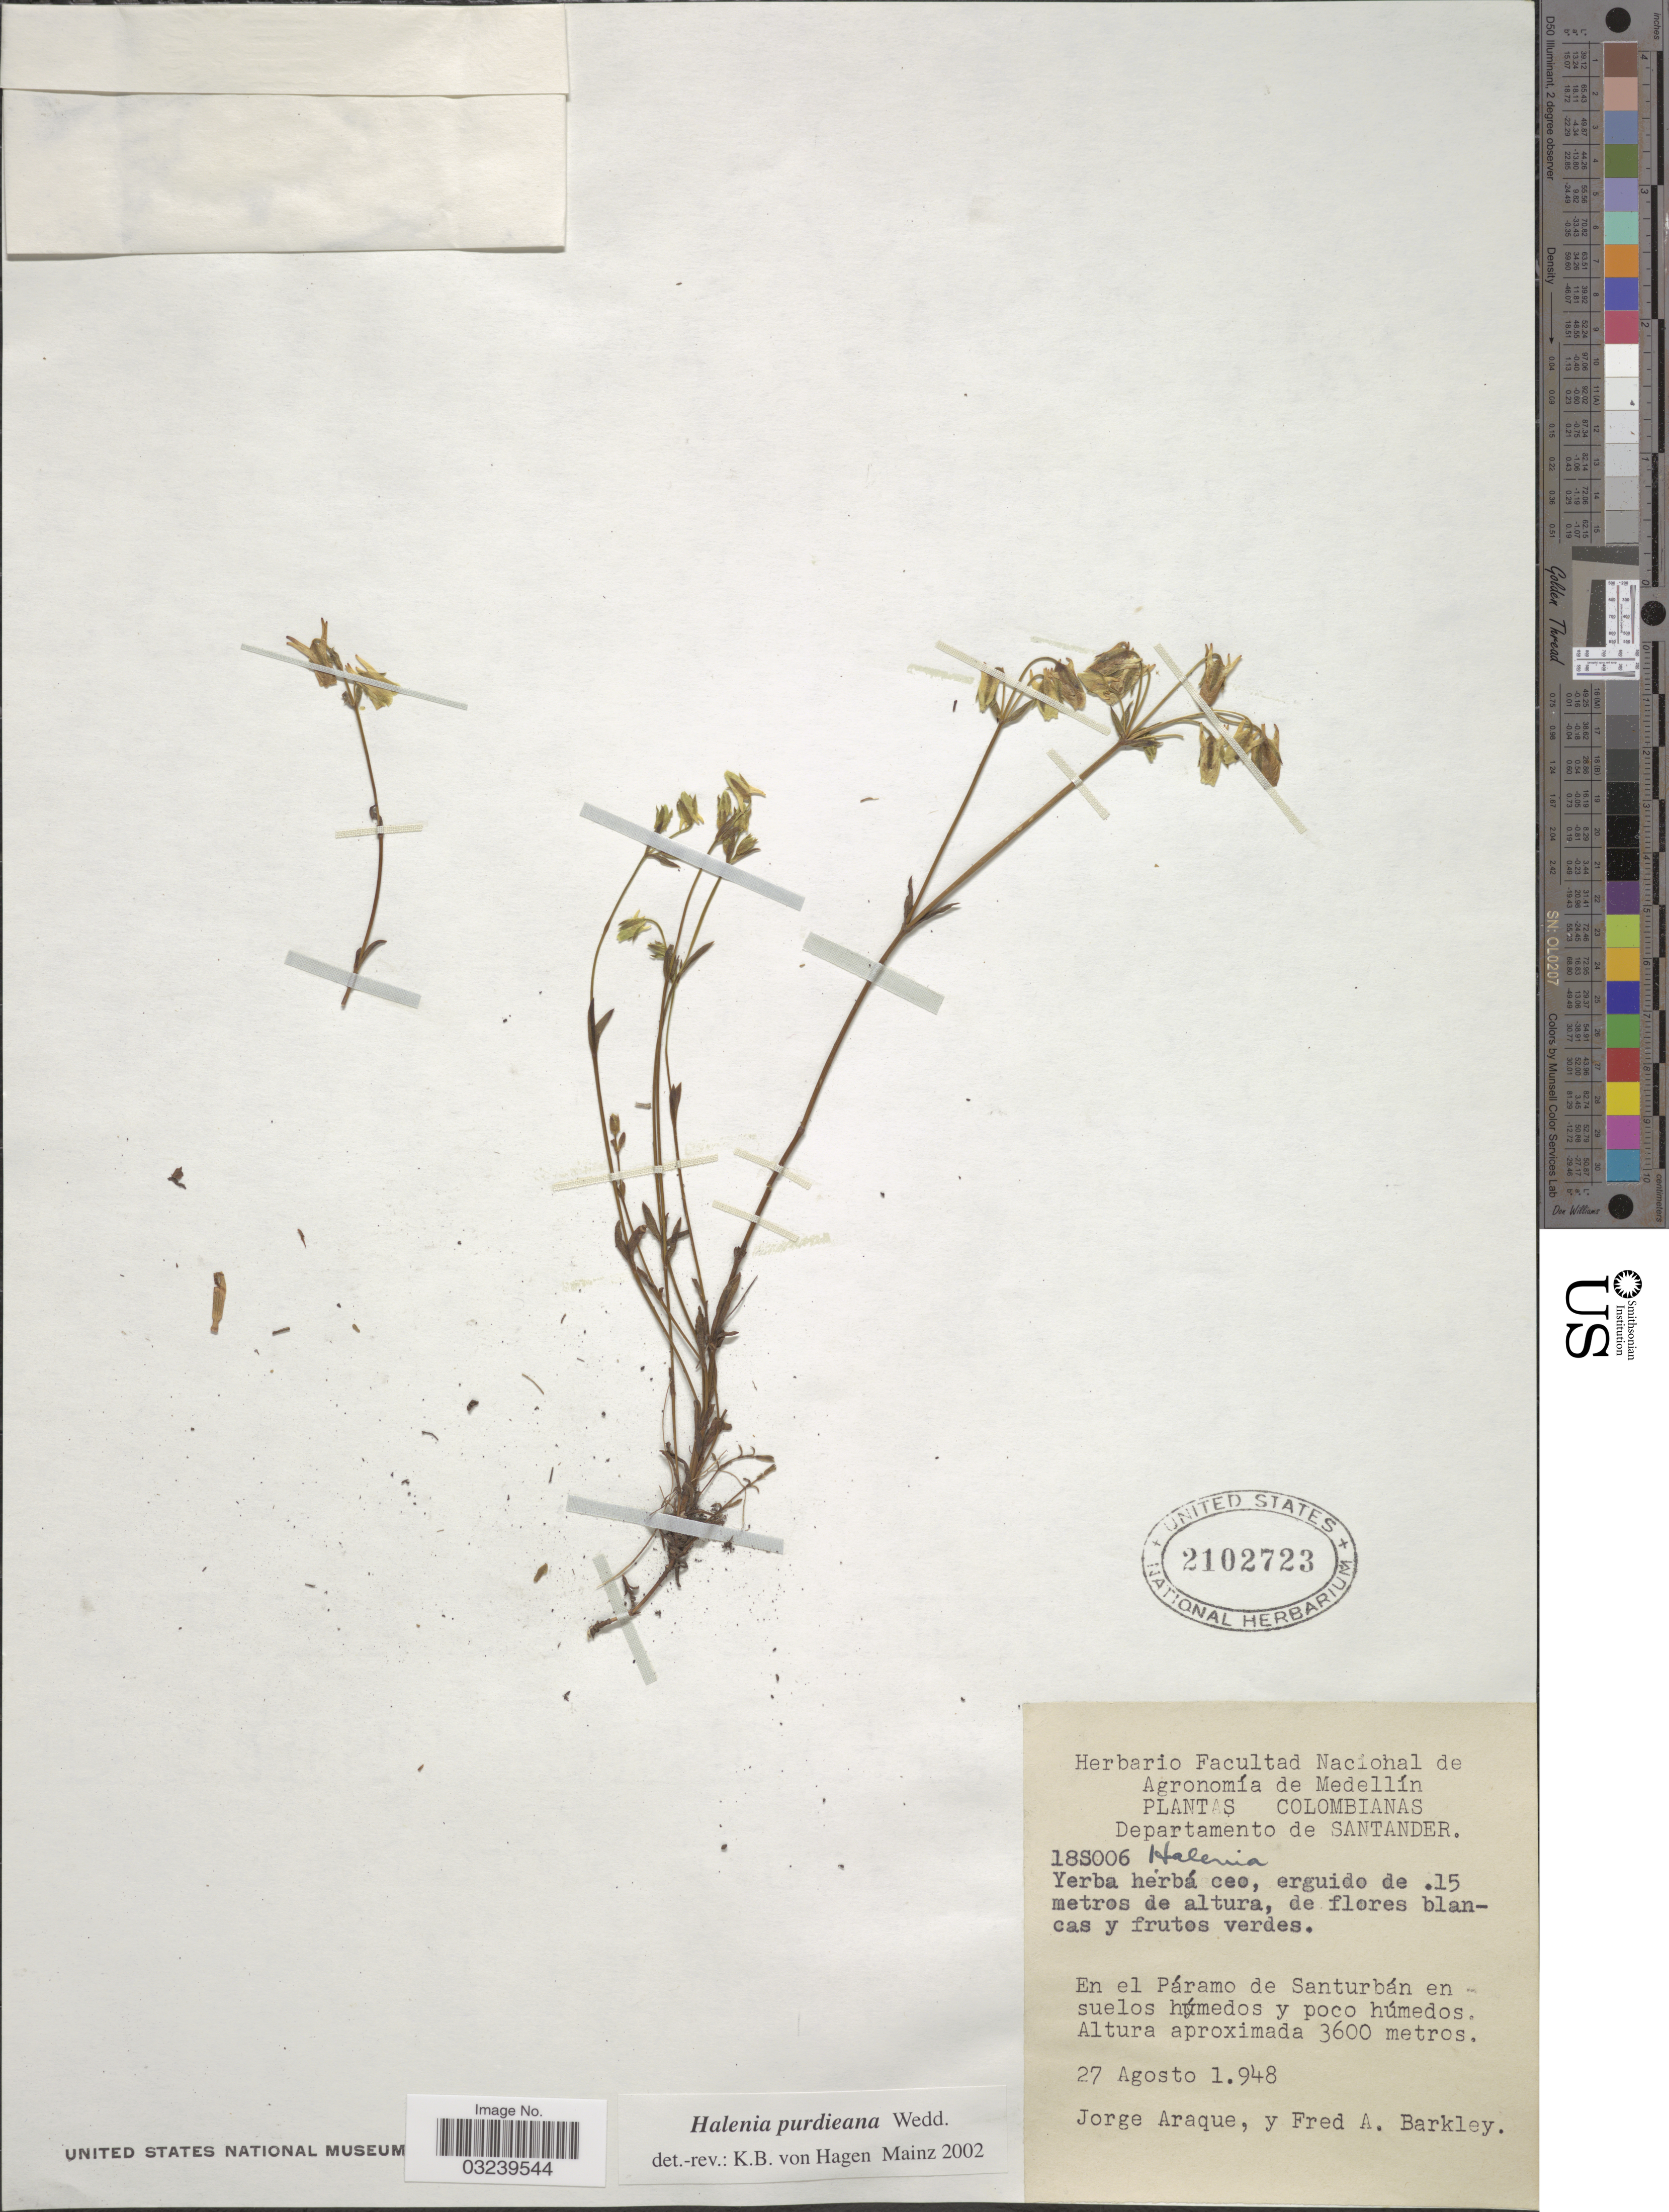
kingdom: Plantae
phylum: Tracheophyta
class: Magnoliopsida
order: Gentianales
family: Gentianaceae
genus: Halenia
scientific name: Halenia purdieana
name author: Wedd.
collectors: J. Araque & F. A. Barkley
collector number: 18S006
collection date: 1948-08-27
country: Colombia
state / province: Santander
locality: Departamento de Santander, En el Páramo de Santurbán en suelos húmedos y poco húmedos.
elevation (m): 3600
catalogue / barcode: US 2102723